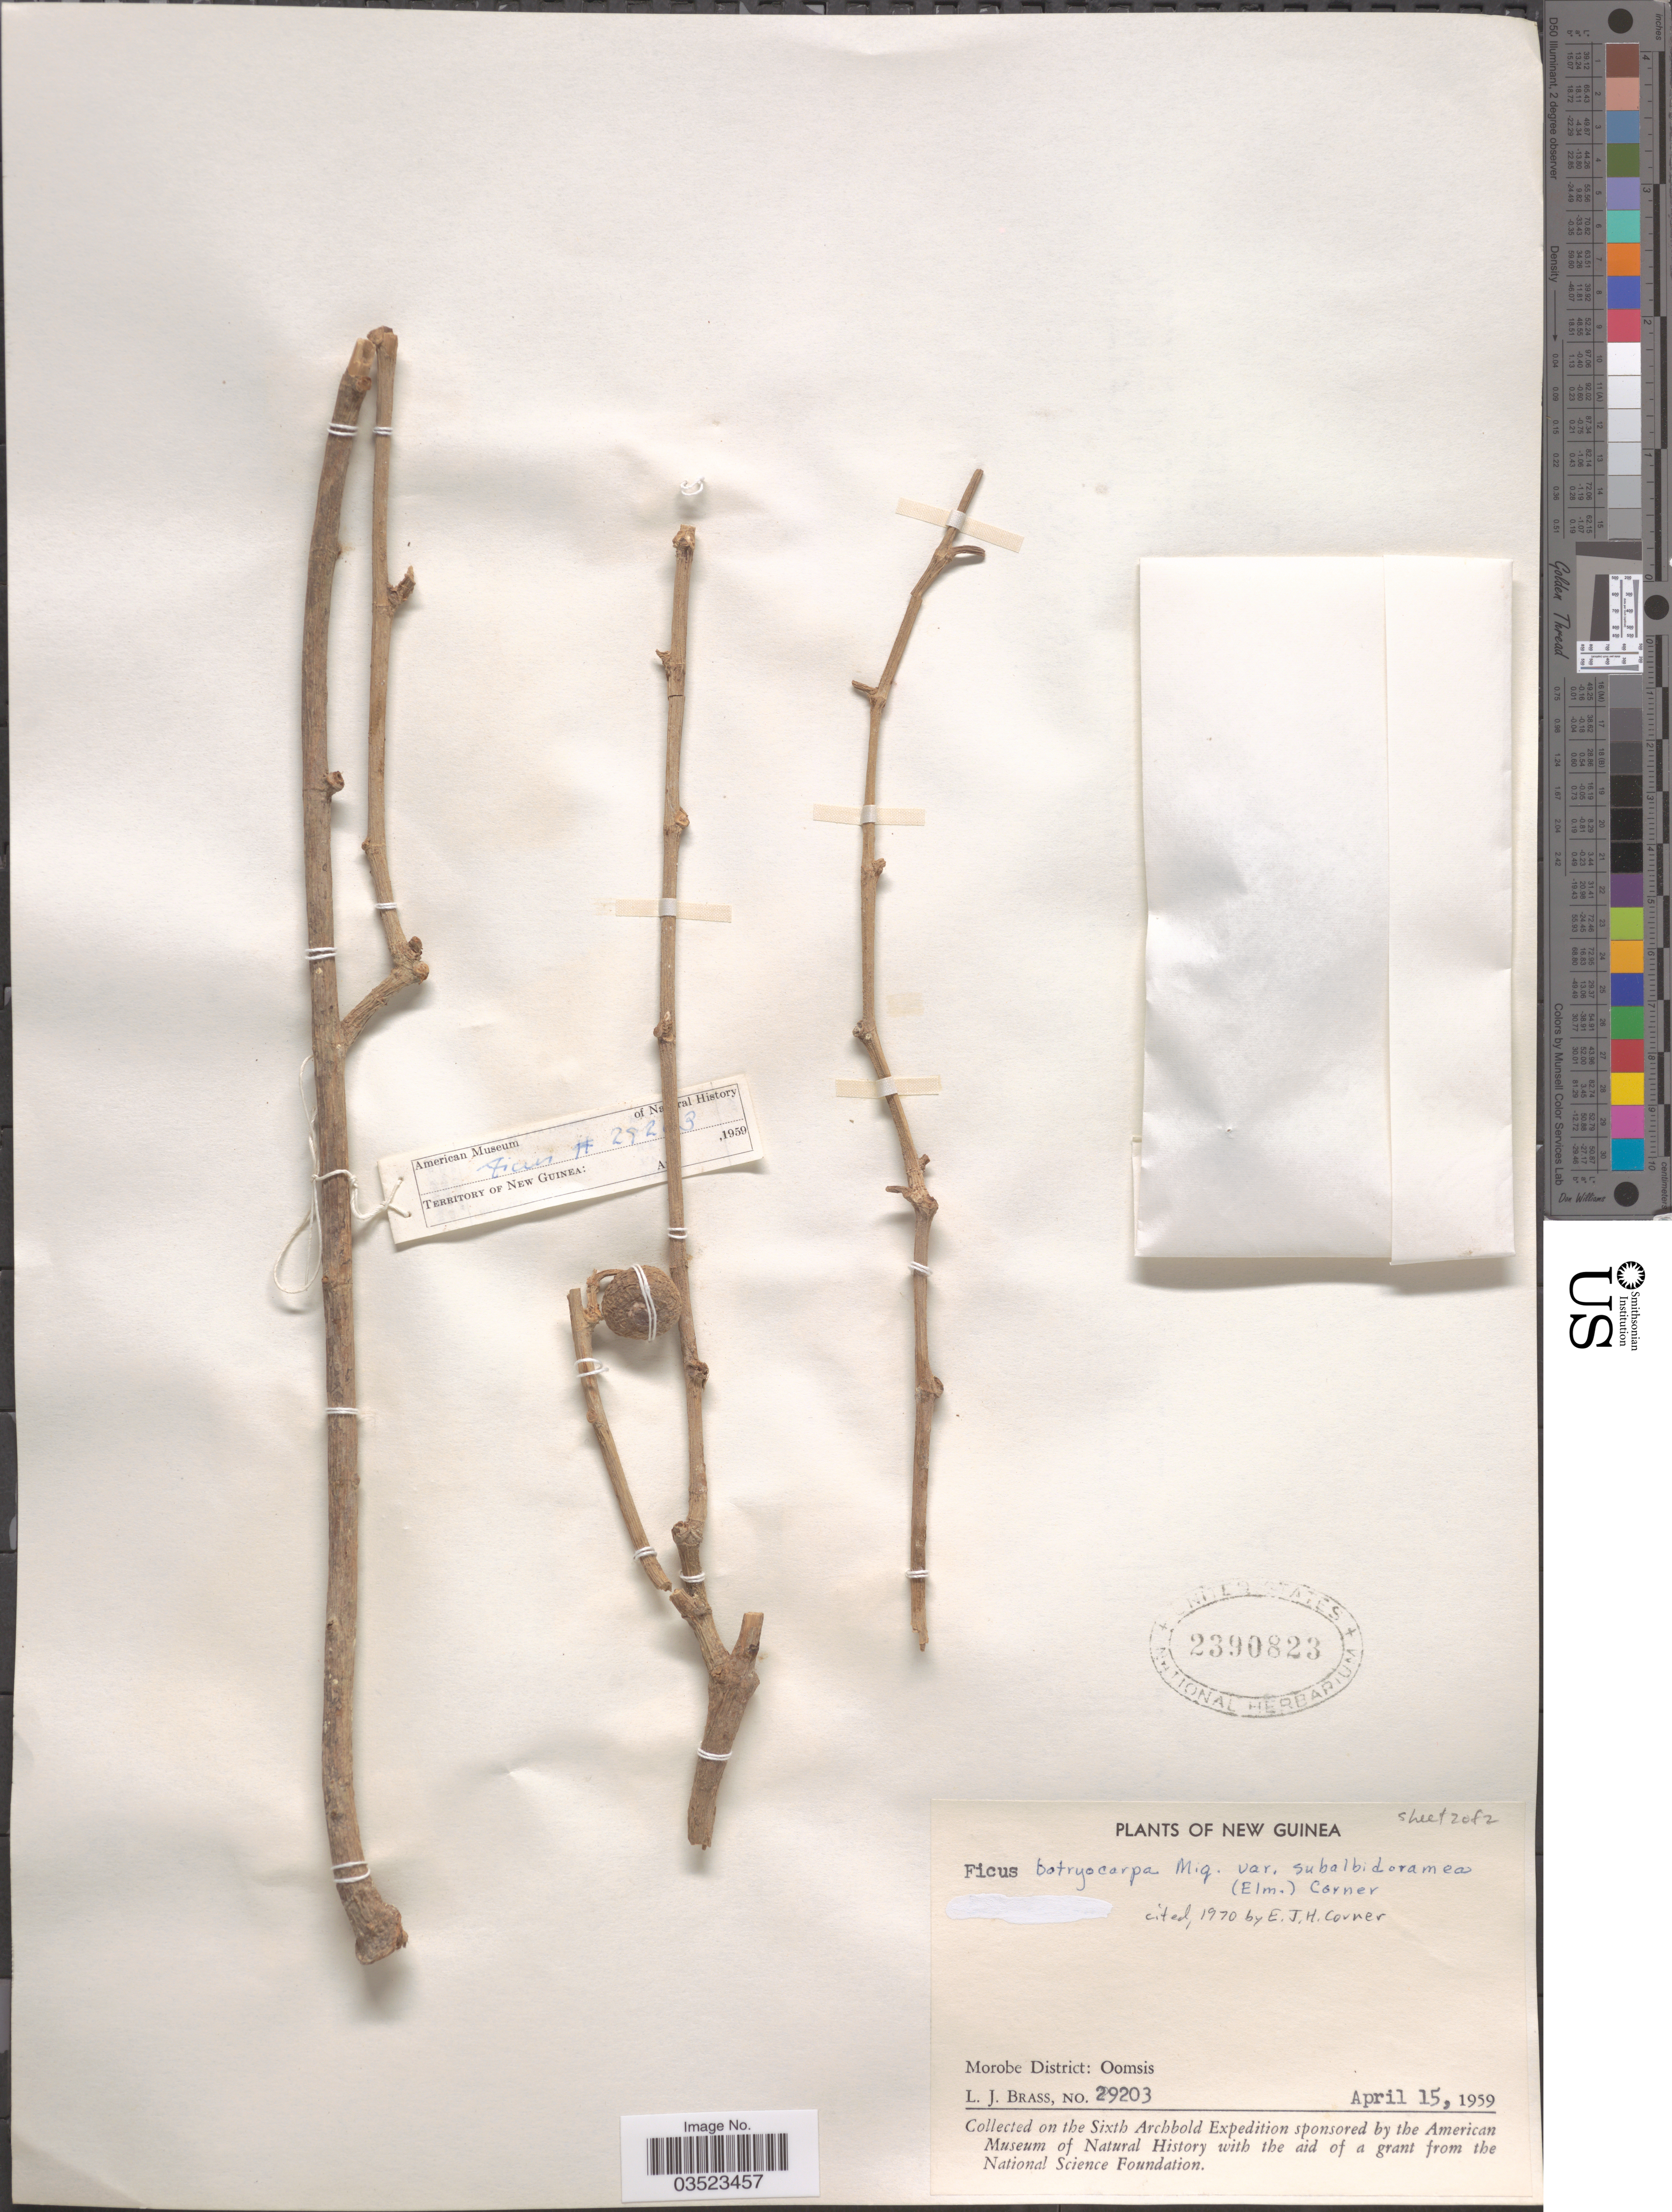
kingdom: Plantae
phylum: Tracheophyta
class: Magnoliopsida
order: Rosales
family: Moraceae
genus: Ficus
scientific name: Ficus botryocarpa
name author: Miq.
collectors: L. J. Brass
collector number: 29203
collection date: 1959-04-15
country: Papua New Guinea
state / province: Morobe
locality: New Guinea. Morobe District: Oomsis.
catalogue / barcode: US 2390823